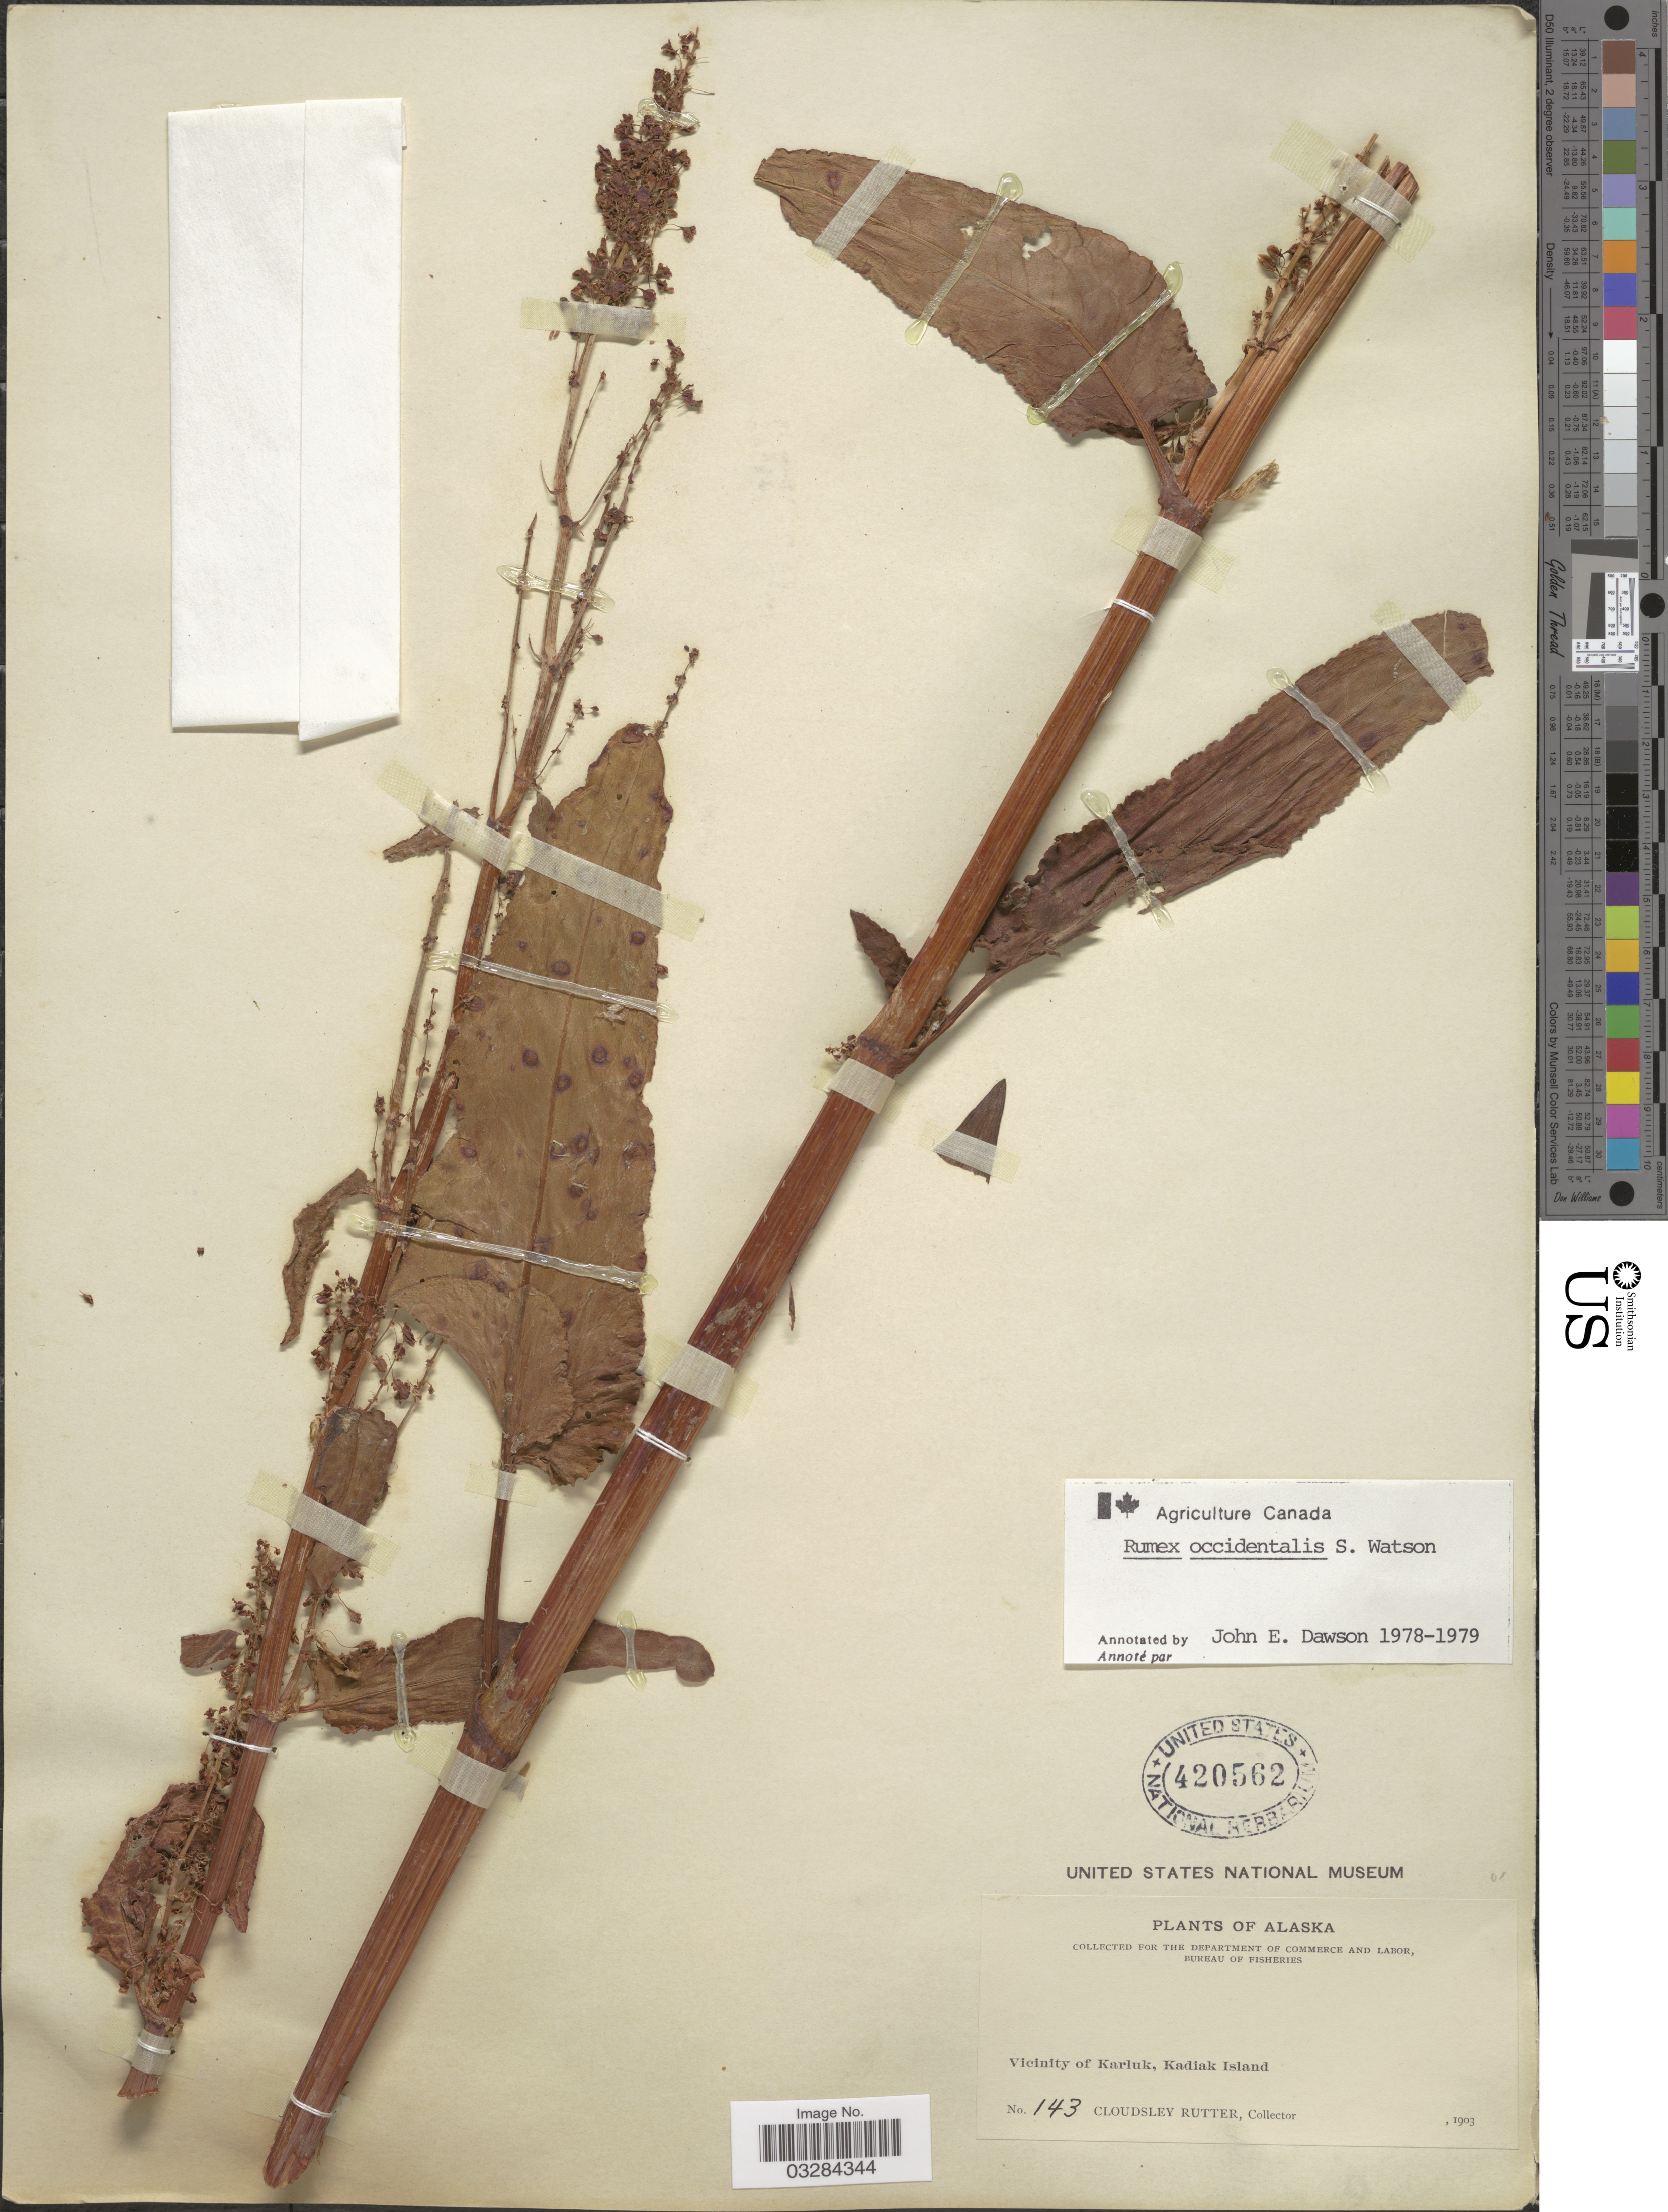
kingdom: Plantae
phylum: Tracheophyta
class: Magnoliopsida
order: Caryophyllales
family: Polygonaceae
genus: Rumex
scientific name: Rumex occidentalis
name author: S. Watson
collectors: C. Rutter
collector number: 143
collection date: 1903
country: United States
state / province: Alaska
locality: Vicinity of Karluk, Kadiak Island.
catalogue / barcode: US 420562